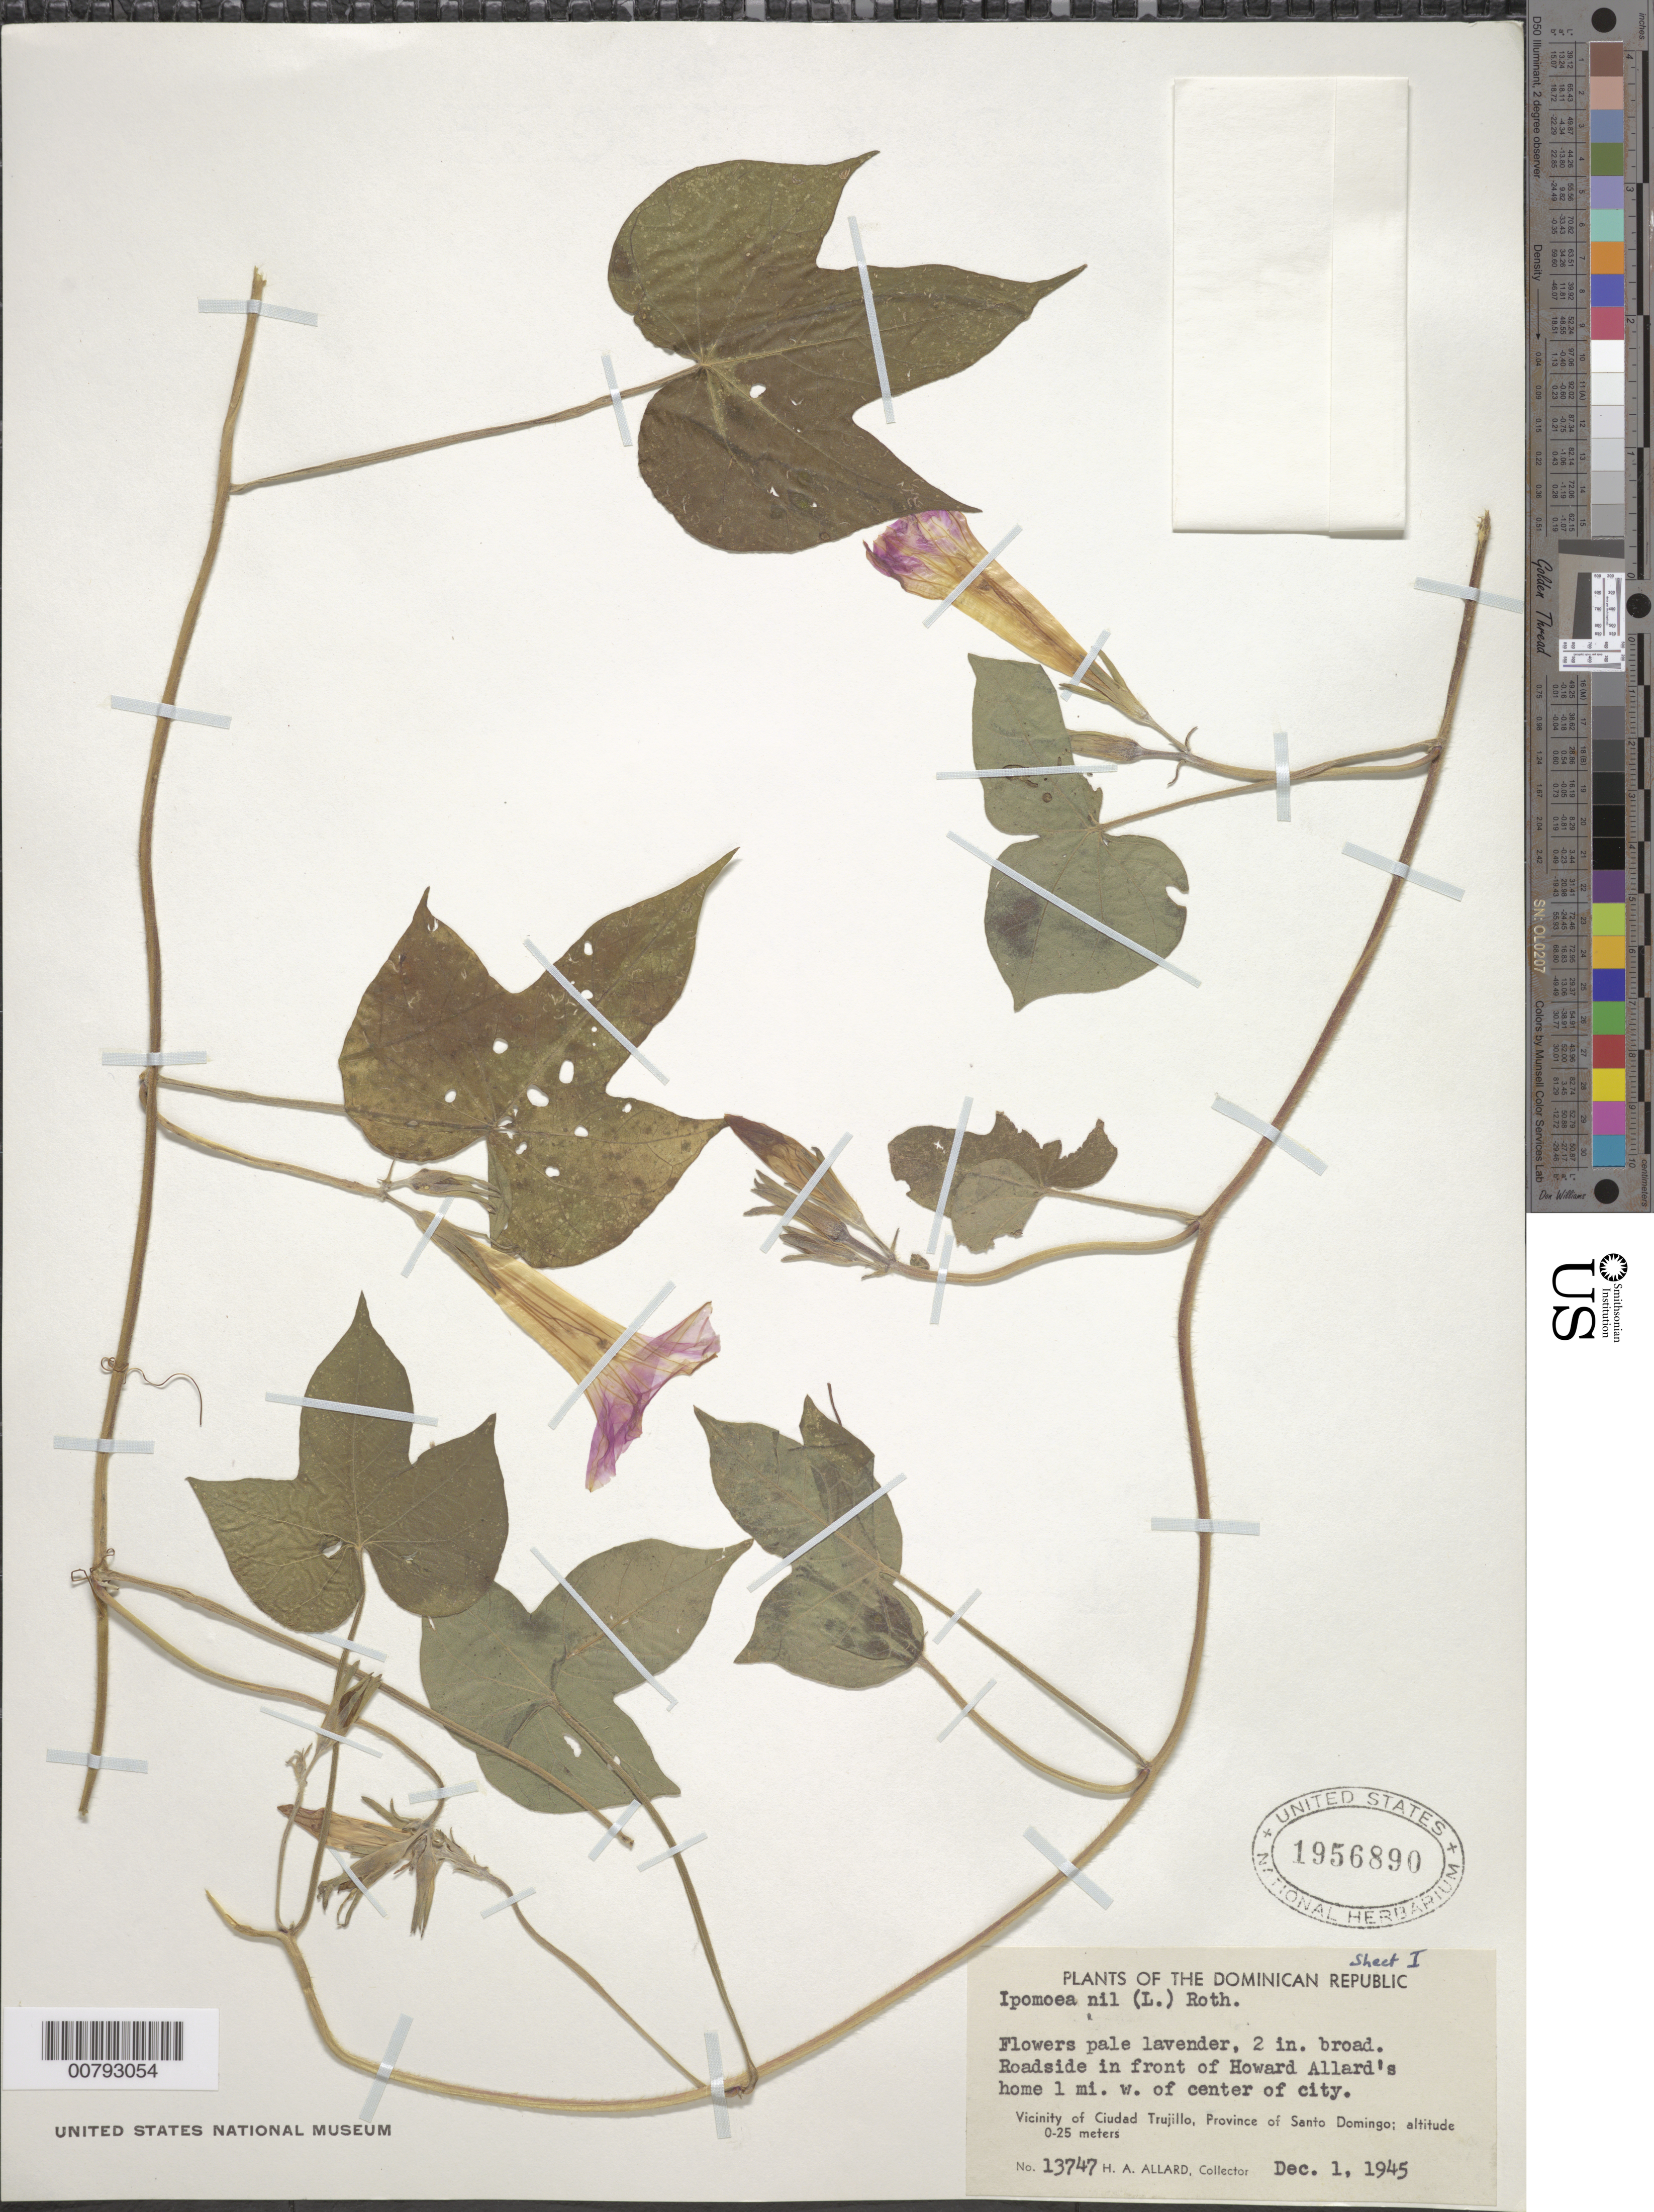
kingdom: Plantae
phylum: Tracheophyta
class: Magnoliopsida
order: Solanales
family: Convolvulaceae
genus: Ipomoea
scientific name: Ipomoea nil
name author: (L.) Roth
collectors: H. A. Allard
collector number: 13747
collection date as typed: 01 Dec 1945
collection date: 1945-12-01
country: Dominican Republic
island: Hispaniola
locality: Province of Santo Domingo, vicinity of Ciudad Trujillo, roadside in front of Howard Allard's home 1 mile W of center of city.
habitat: Roadside.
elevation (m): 0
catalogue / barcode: US 1956890